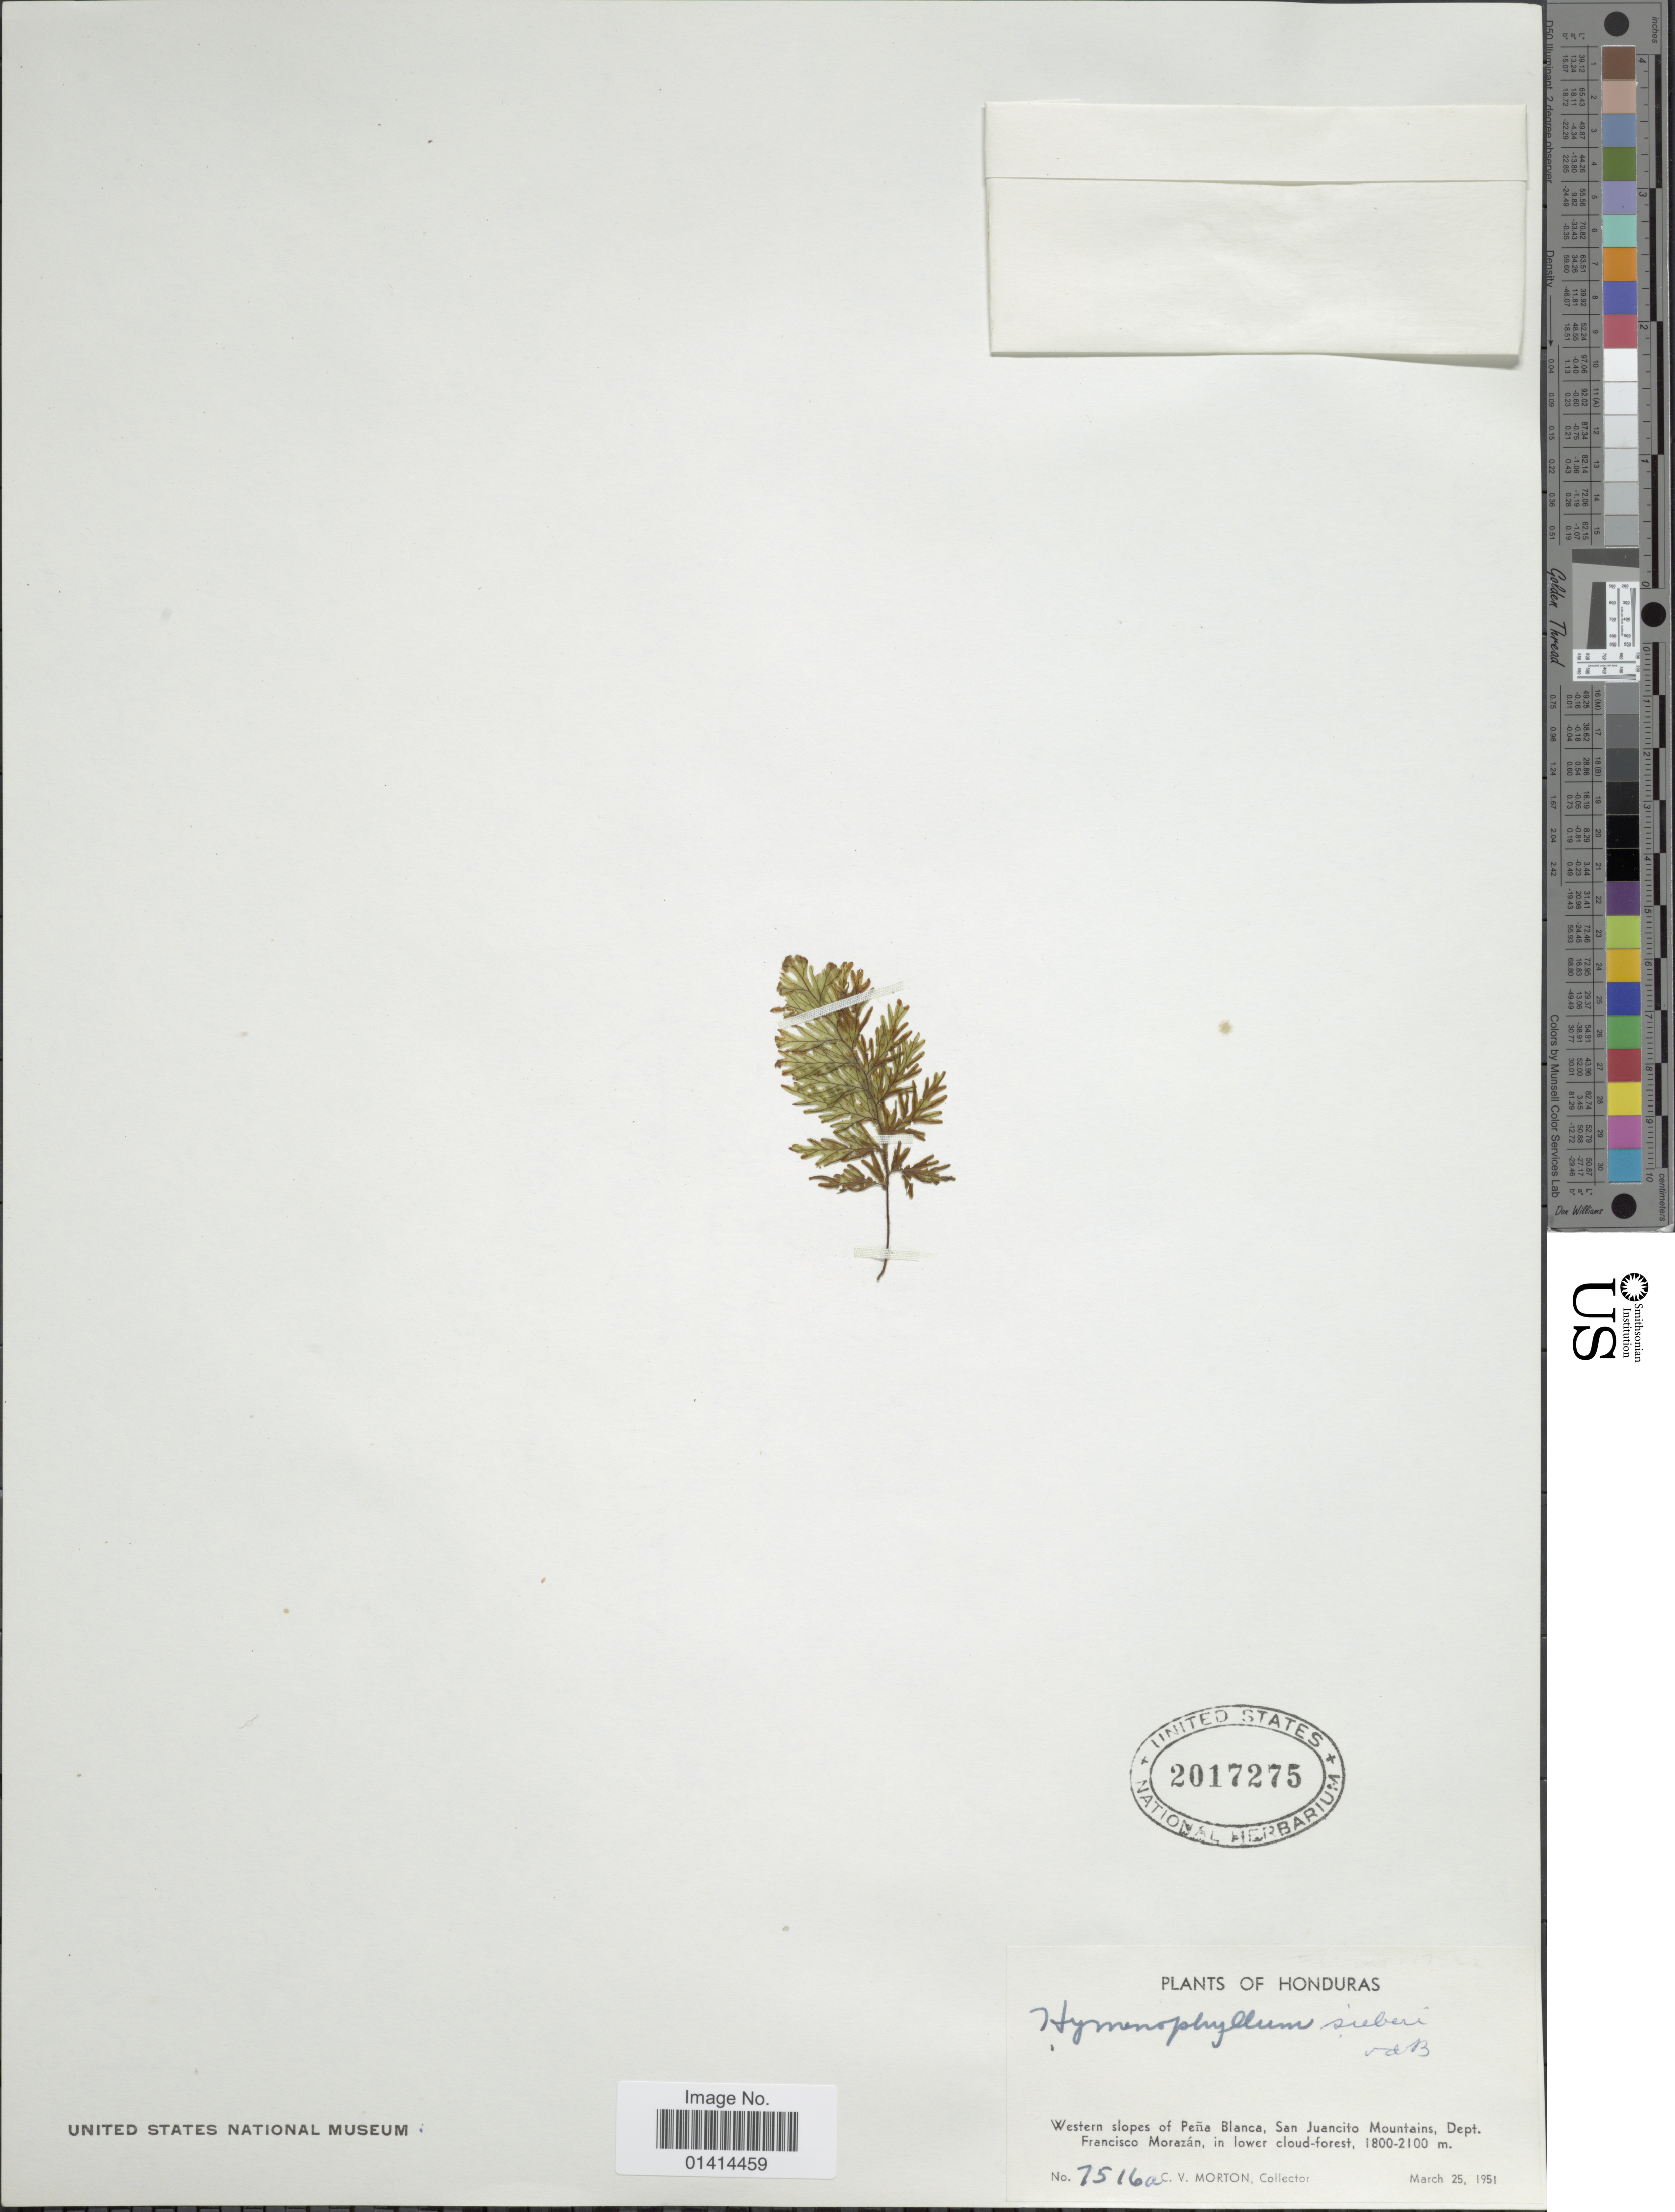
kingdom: Plantae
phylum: Tracheophyta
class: Polypodiopsida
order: Hymenophyllales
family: Hymenophyllaceae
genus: Hymenophyllum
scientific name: Hymenophyllum sieberi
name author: (C. Presl) Bosch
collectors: C. V. Morton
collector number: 7516a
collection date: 1951-03-25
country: Honduras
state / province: Fco. Morazán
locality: Western slopes of Peña Blanca, San Juancito Mountains, Dept Francisco Morazán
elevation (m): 1800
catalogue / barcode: US 2017275